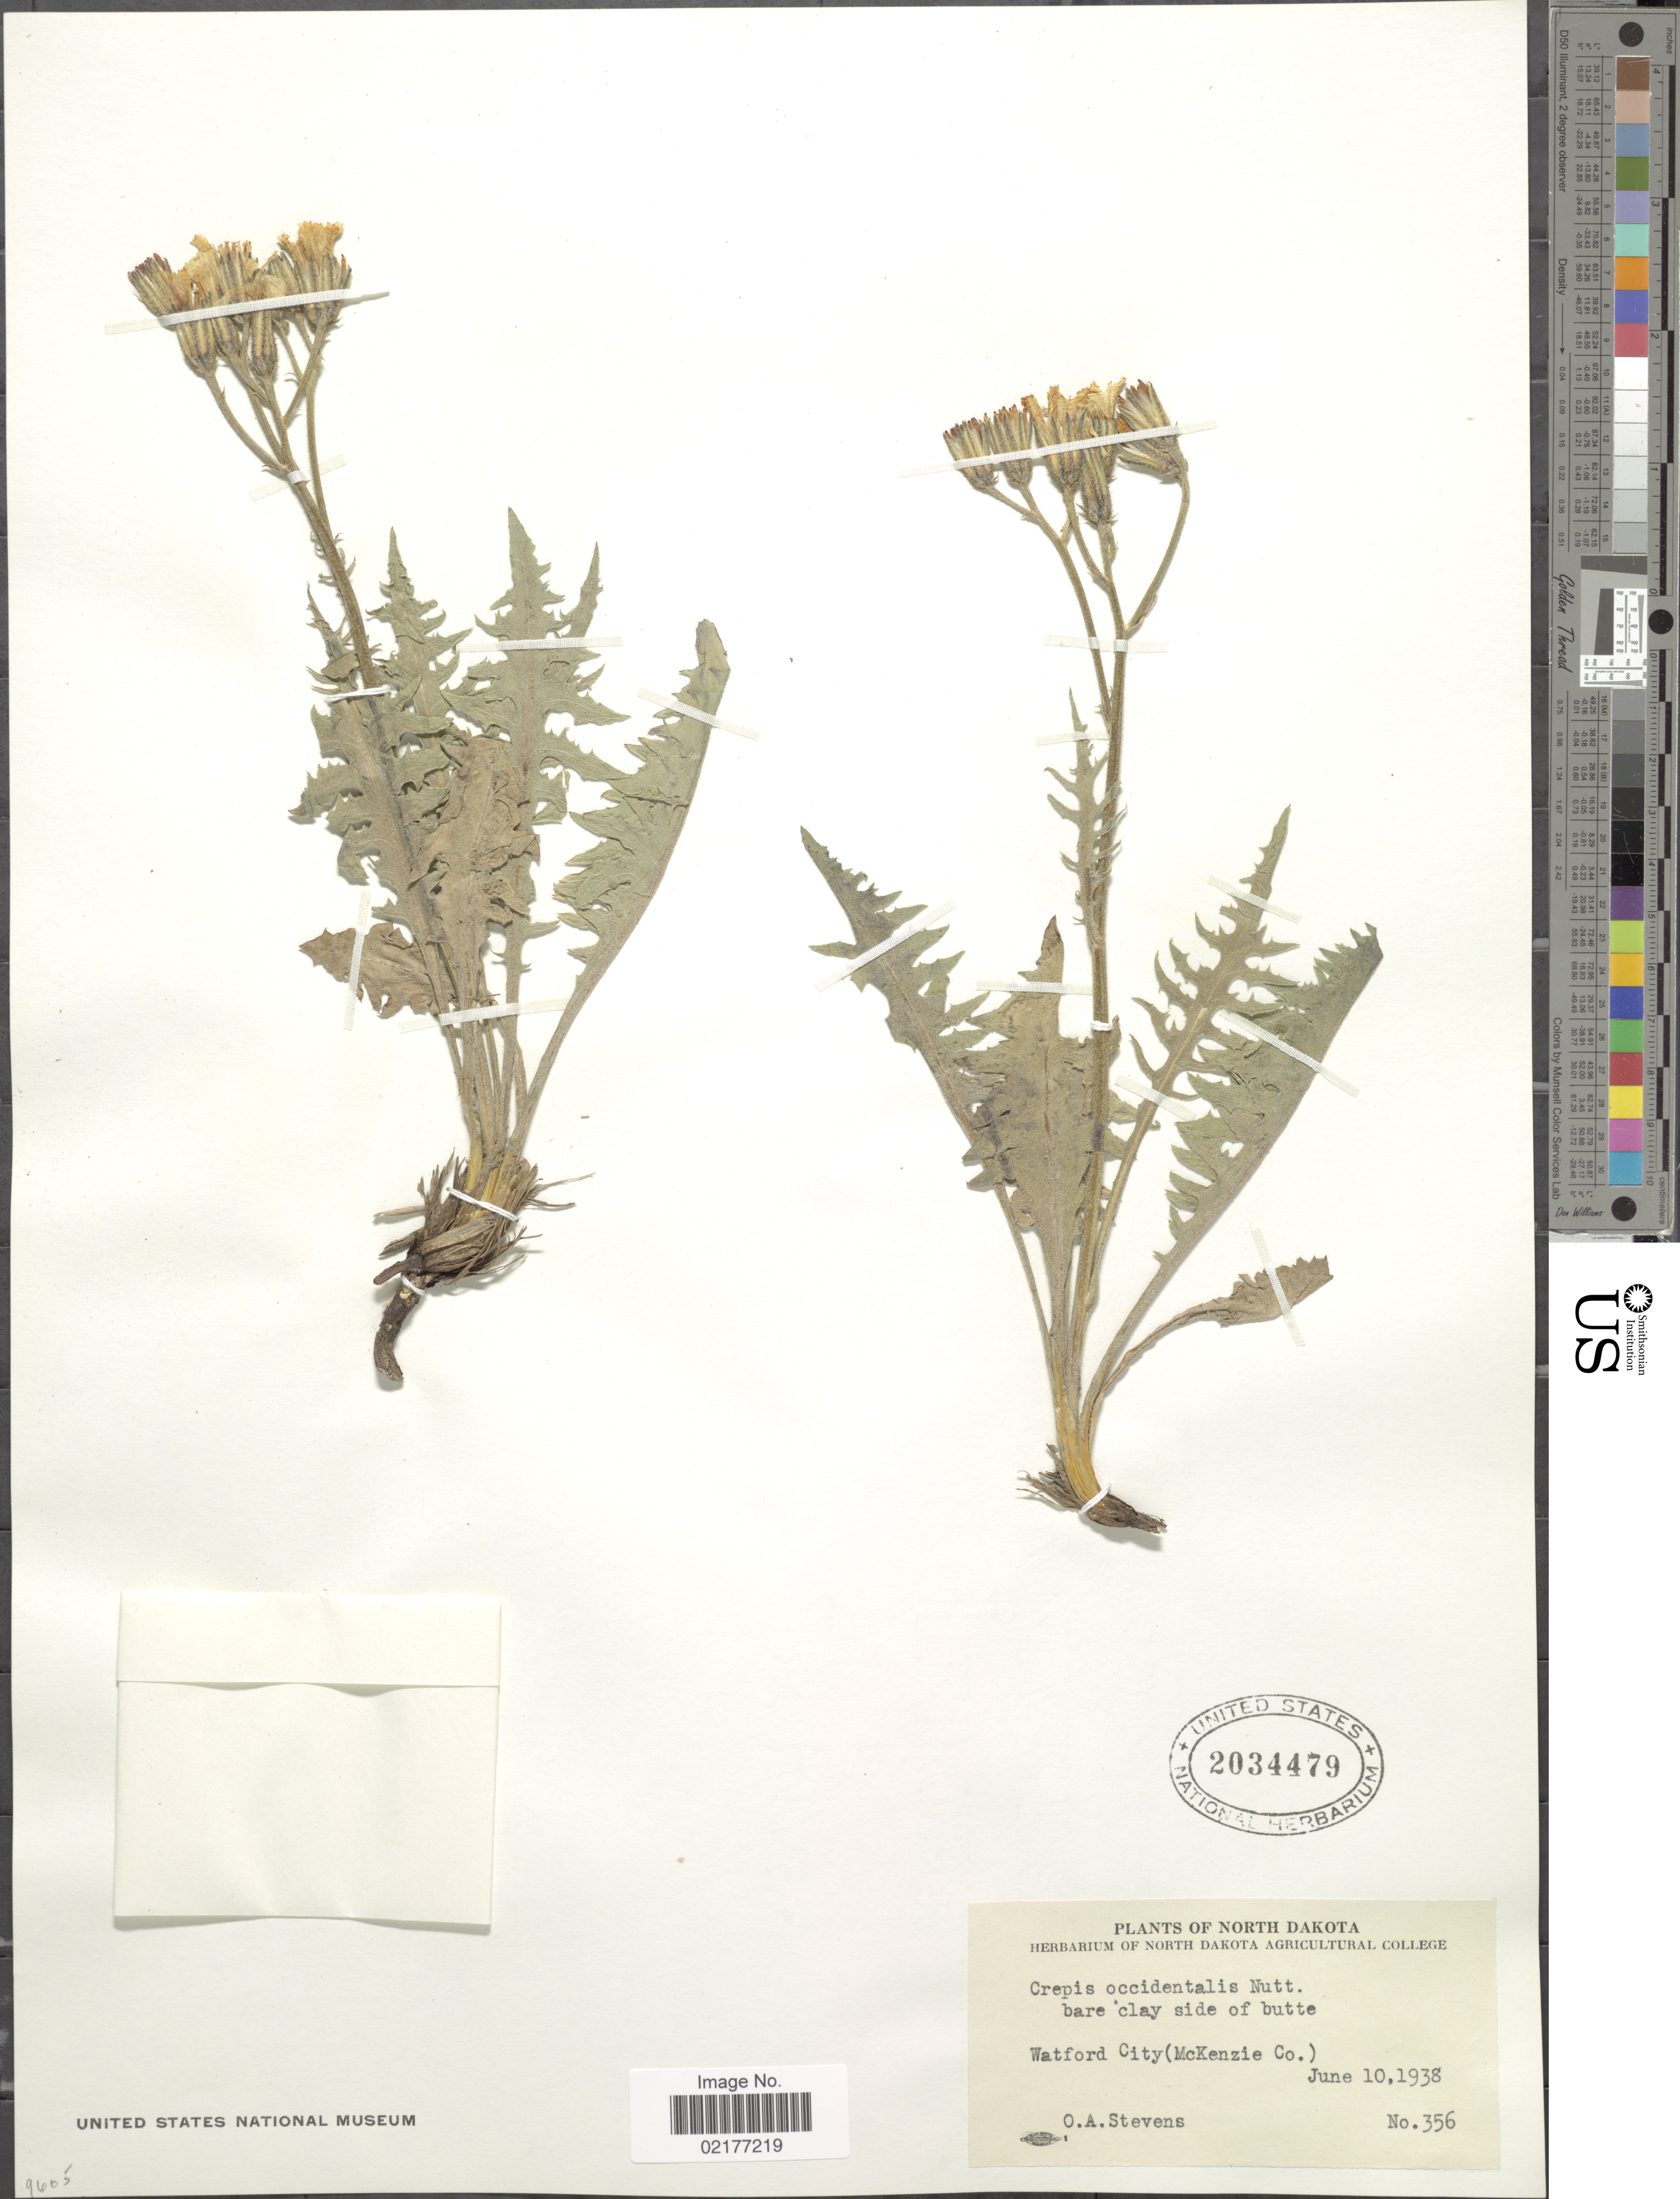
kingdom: Plantae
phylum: Tracheophyta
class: Magnoliopsida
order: Asterales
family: Asteraceae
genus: Crepis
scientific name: Crepis occidentalis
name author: Nutt.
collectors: O. A. Stevens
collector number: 356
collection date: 1938-06-10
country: United States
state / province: North Dakota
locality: Watford City (McKenzie Co.)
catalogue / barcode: US 2034479